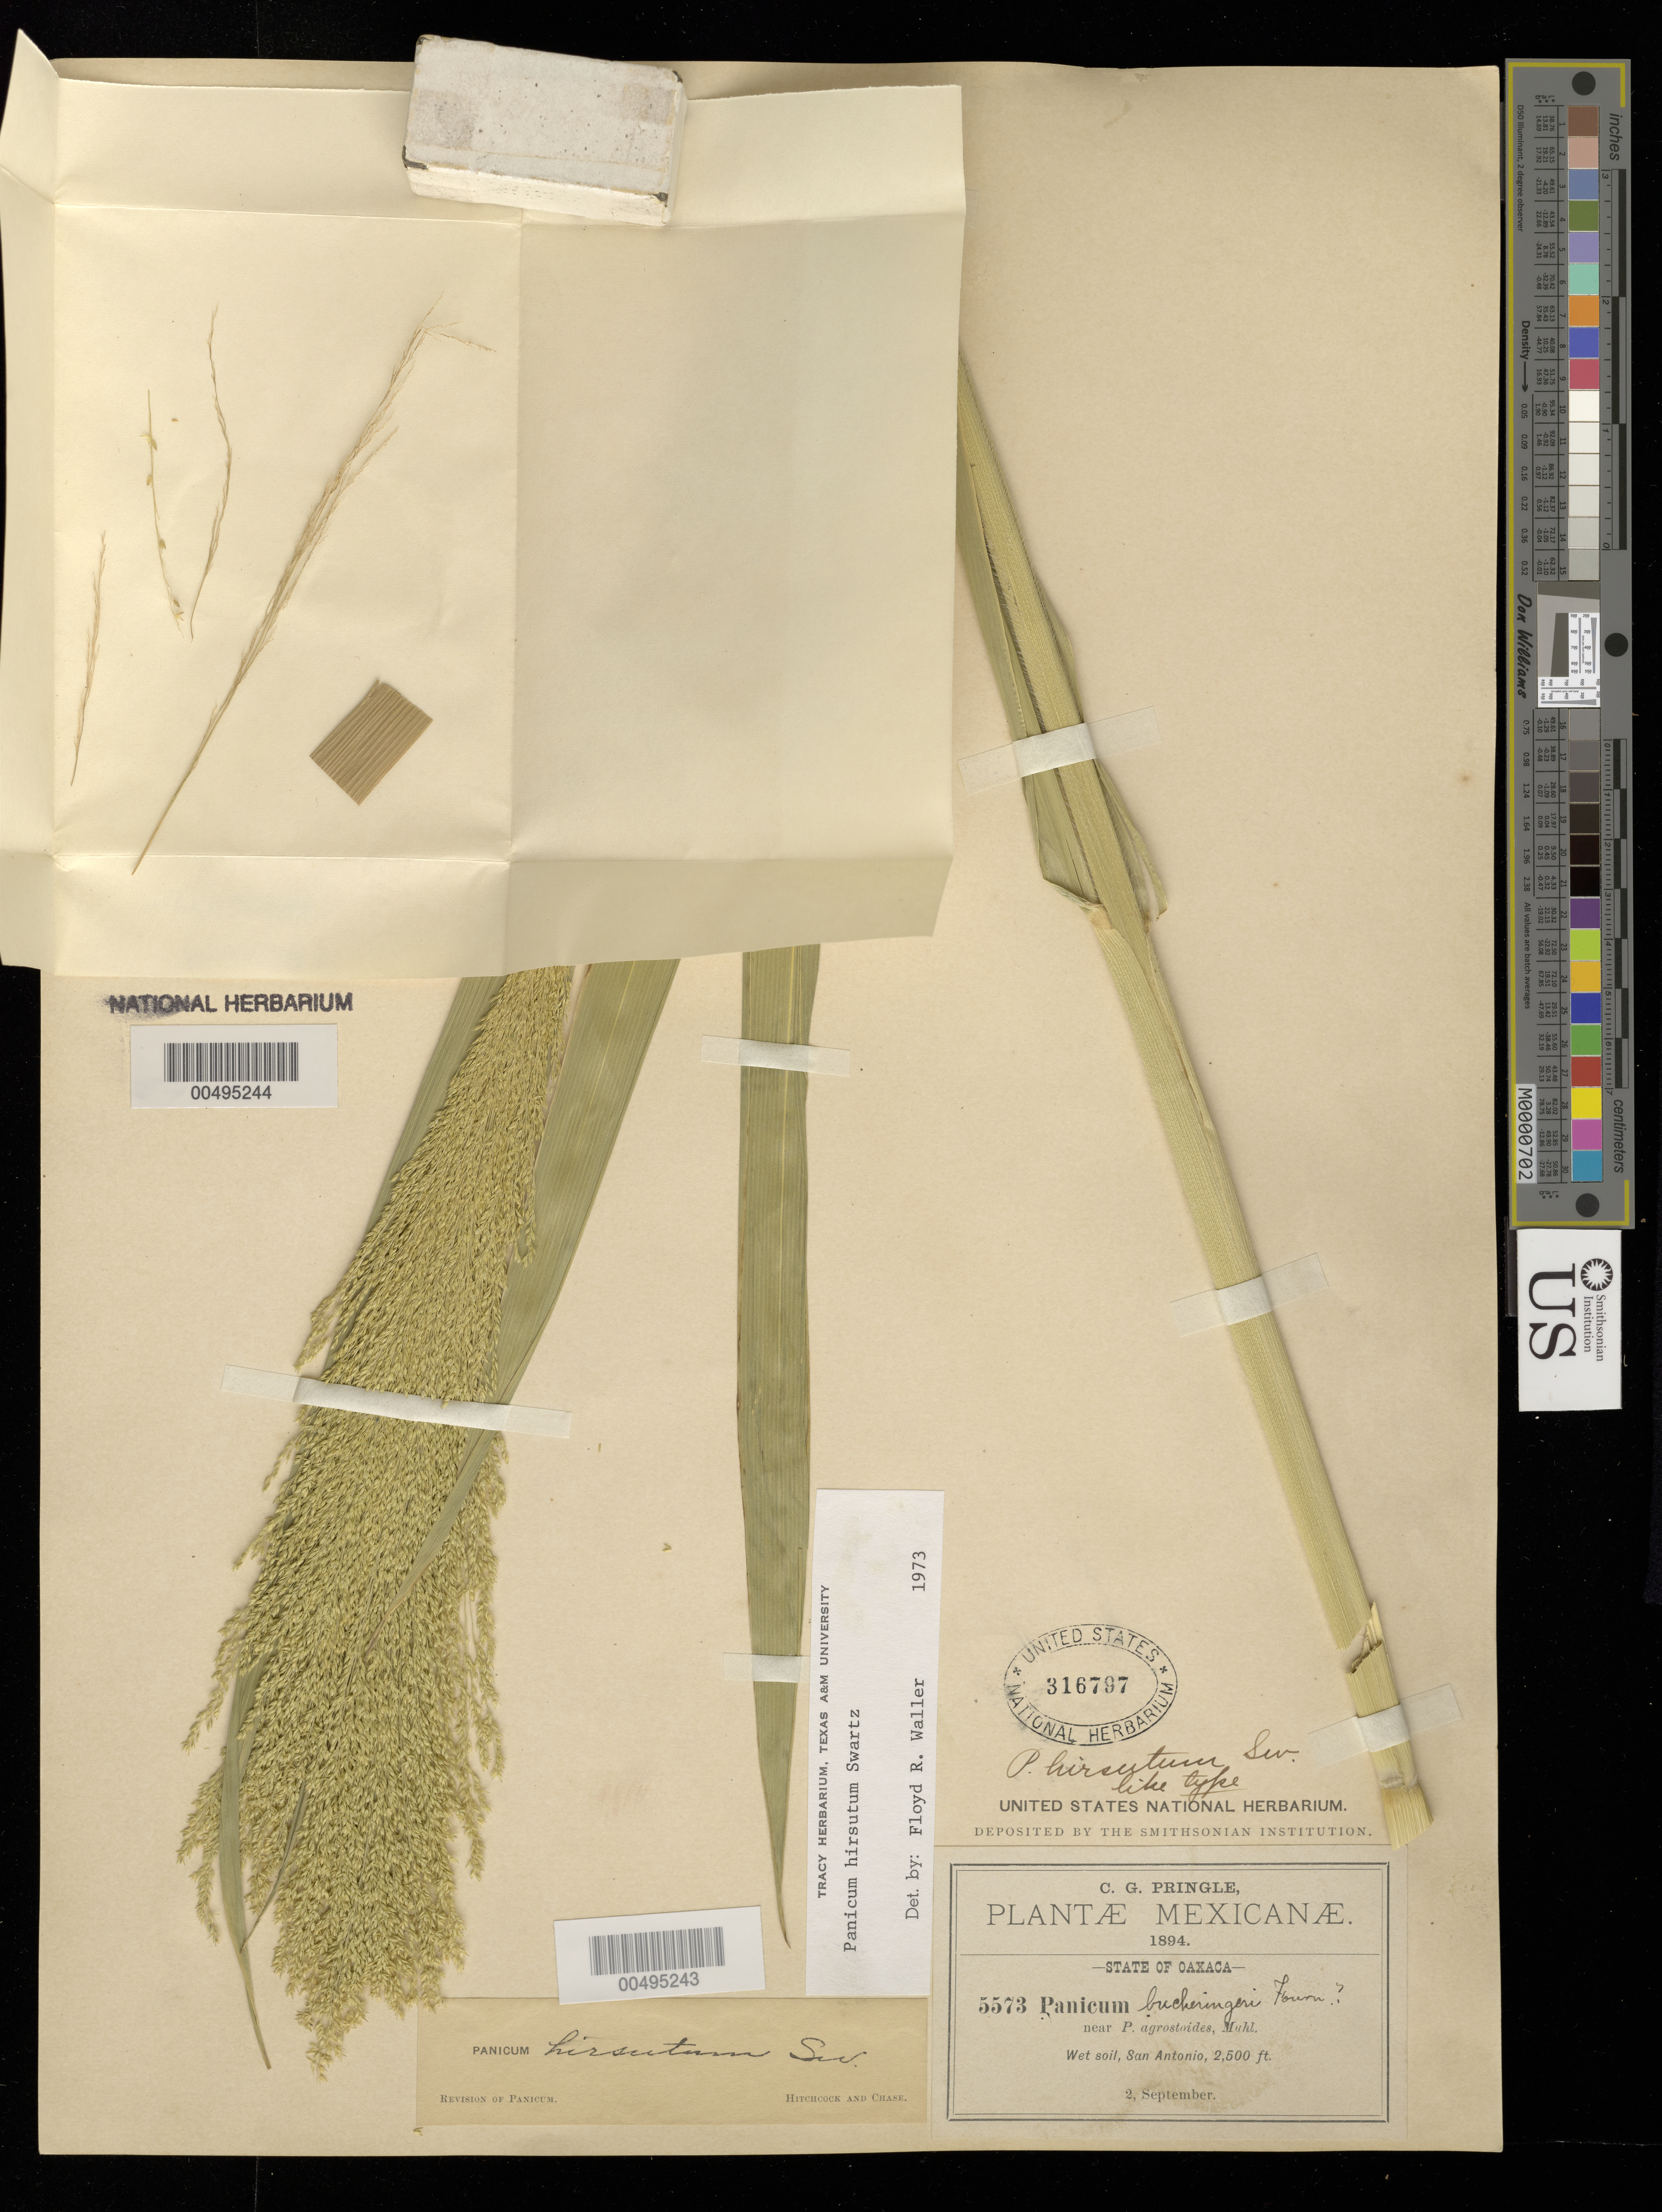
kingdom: Plantae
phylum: Tracheophyta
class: Liliopsida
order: Poales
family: Poaceae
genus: Panicum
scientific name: Panicum hirsutum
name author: Sw.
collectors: F. M. Liebmann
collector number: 462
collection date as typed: Apr 1841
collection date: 1841-04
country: Mexico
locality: Jicaltepec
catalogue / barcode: US 90655A